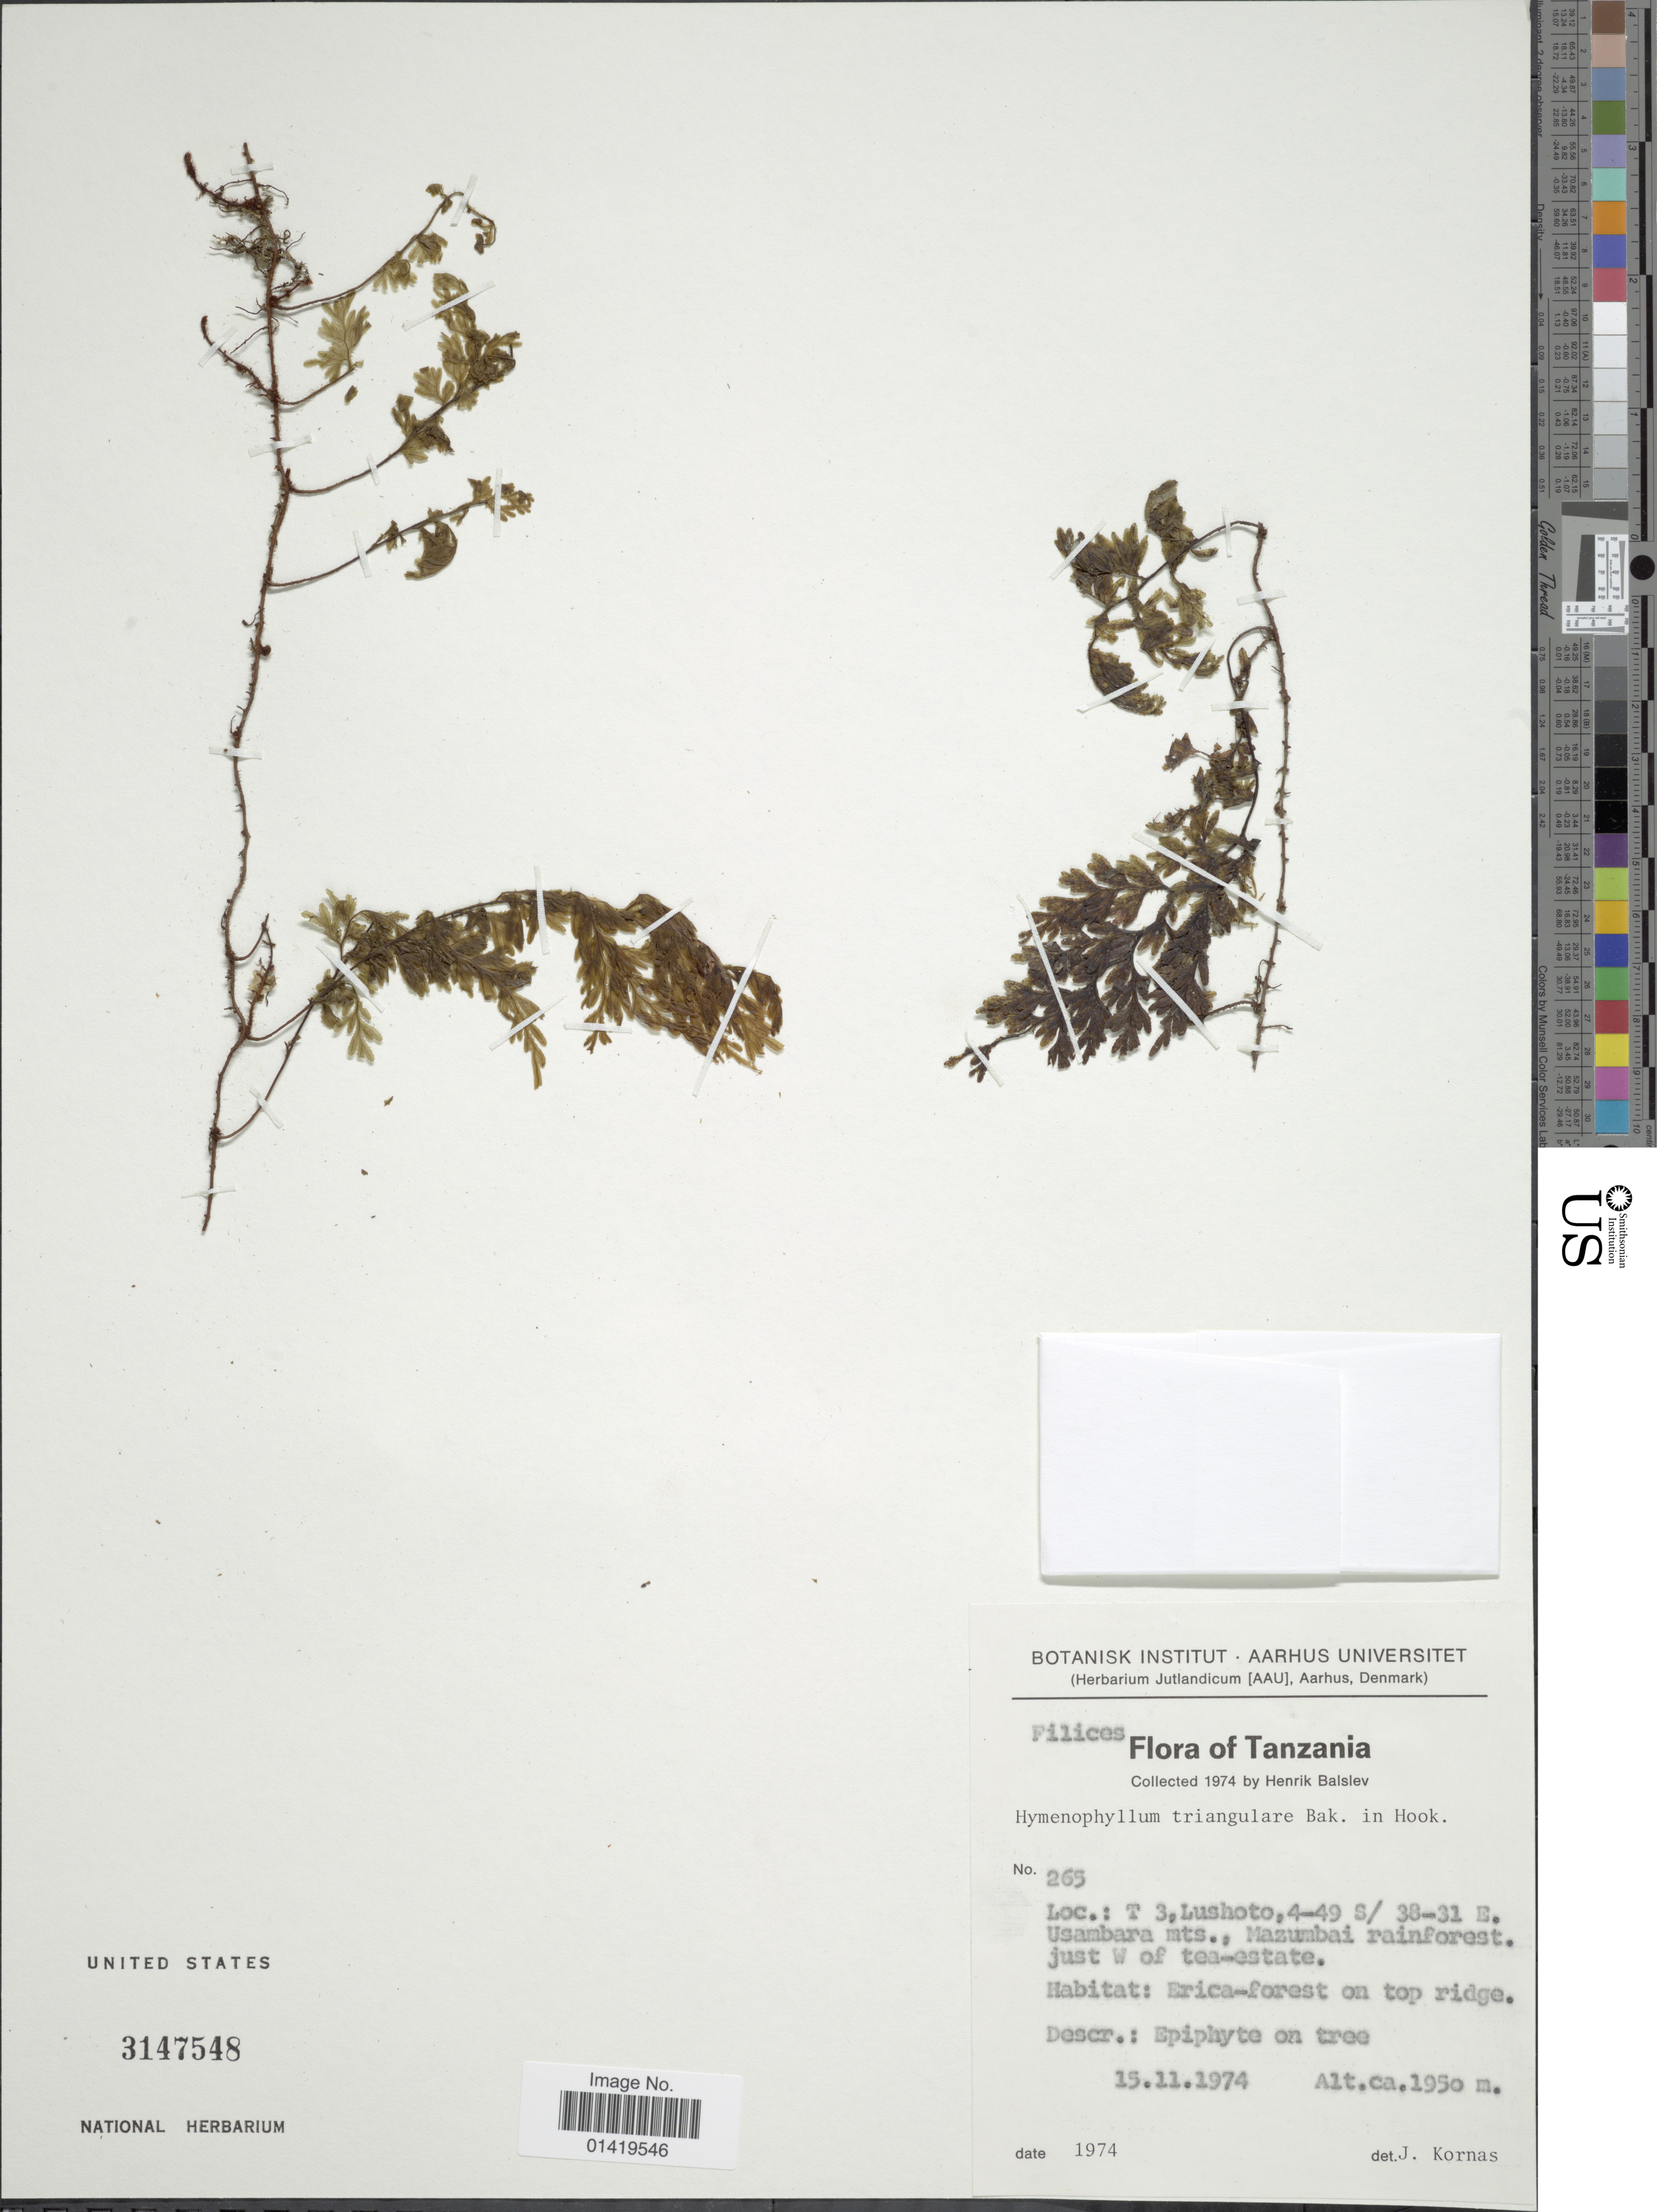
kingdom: Plantae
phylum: Tracheophyta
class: Polypodiopsida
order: Hymenophyllales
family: Hymenophyllaceae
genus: Hymenophyllum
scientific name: Hymenophyllum triangulare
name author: Baker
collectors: H. Balslev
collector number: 265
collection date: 1974-11-15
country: Tanzania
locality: T 3 Lushoto Usambara mts., Mazumbai rainforest just W of tea estate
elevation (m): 1950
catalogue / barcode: US 3147548